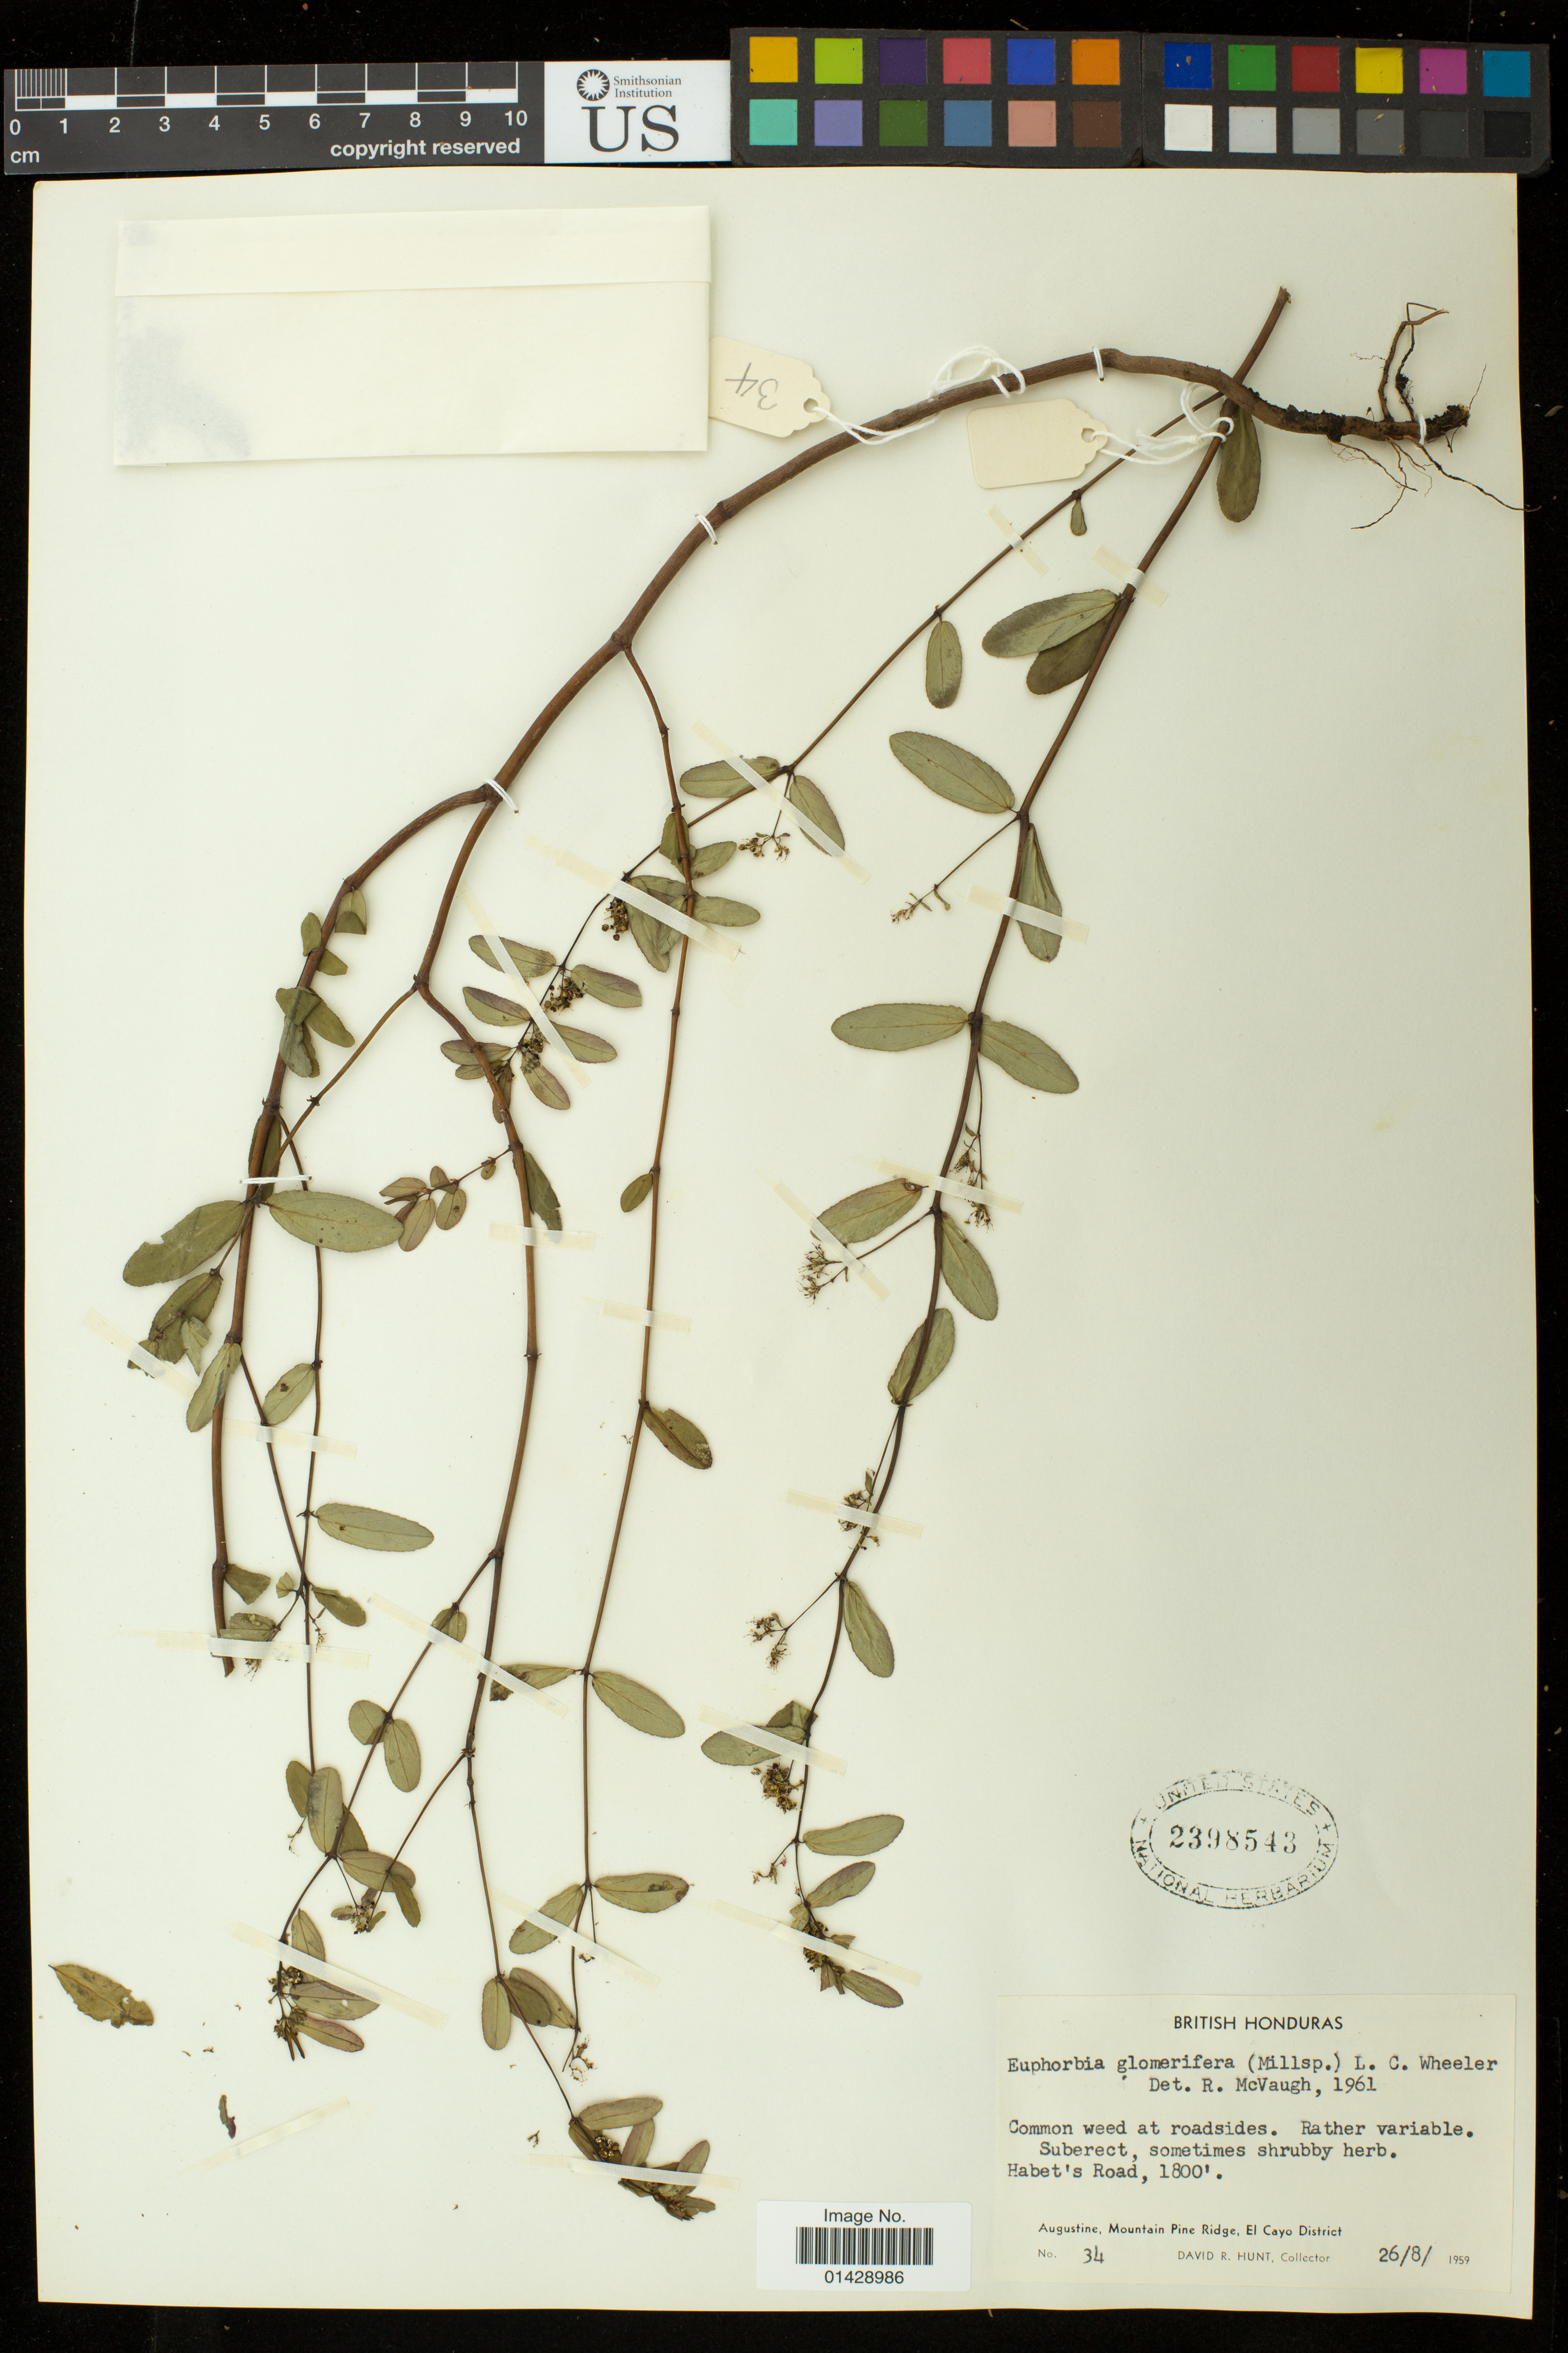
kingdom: Plantae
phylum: Tracheophyta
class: Magnoliopsida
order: Malpighiales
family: Euphorbiaceae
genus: Euphorbia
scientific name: Euphorbia hypericifolia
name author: L.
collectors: D. R. Hunt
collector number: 34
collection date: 1959-08-26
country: Belize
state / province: Cayo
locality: Augustine, Mountain Pine Ridge, El Cayo District; Habet's Road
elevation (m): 549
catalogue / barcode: US 2398543